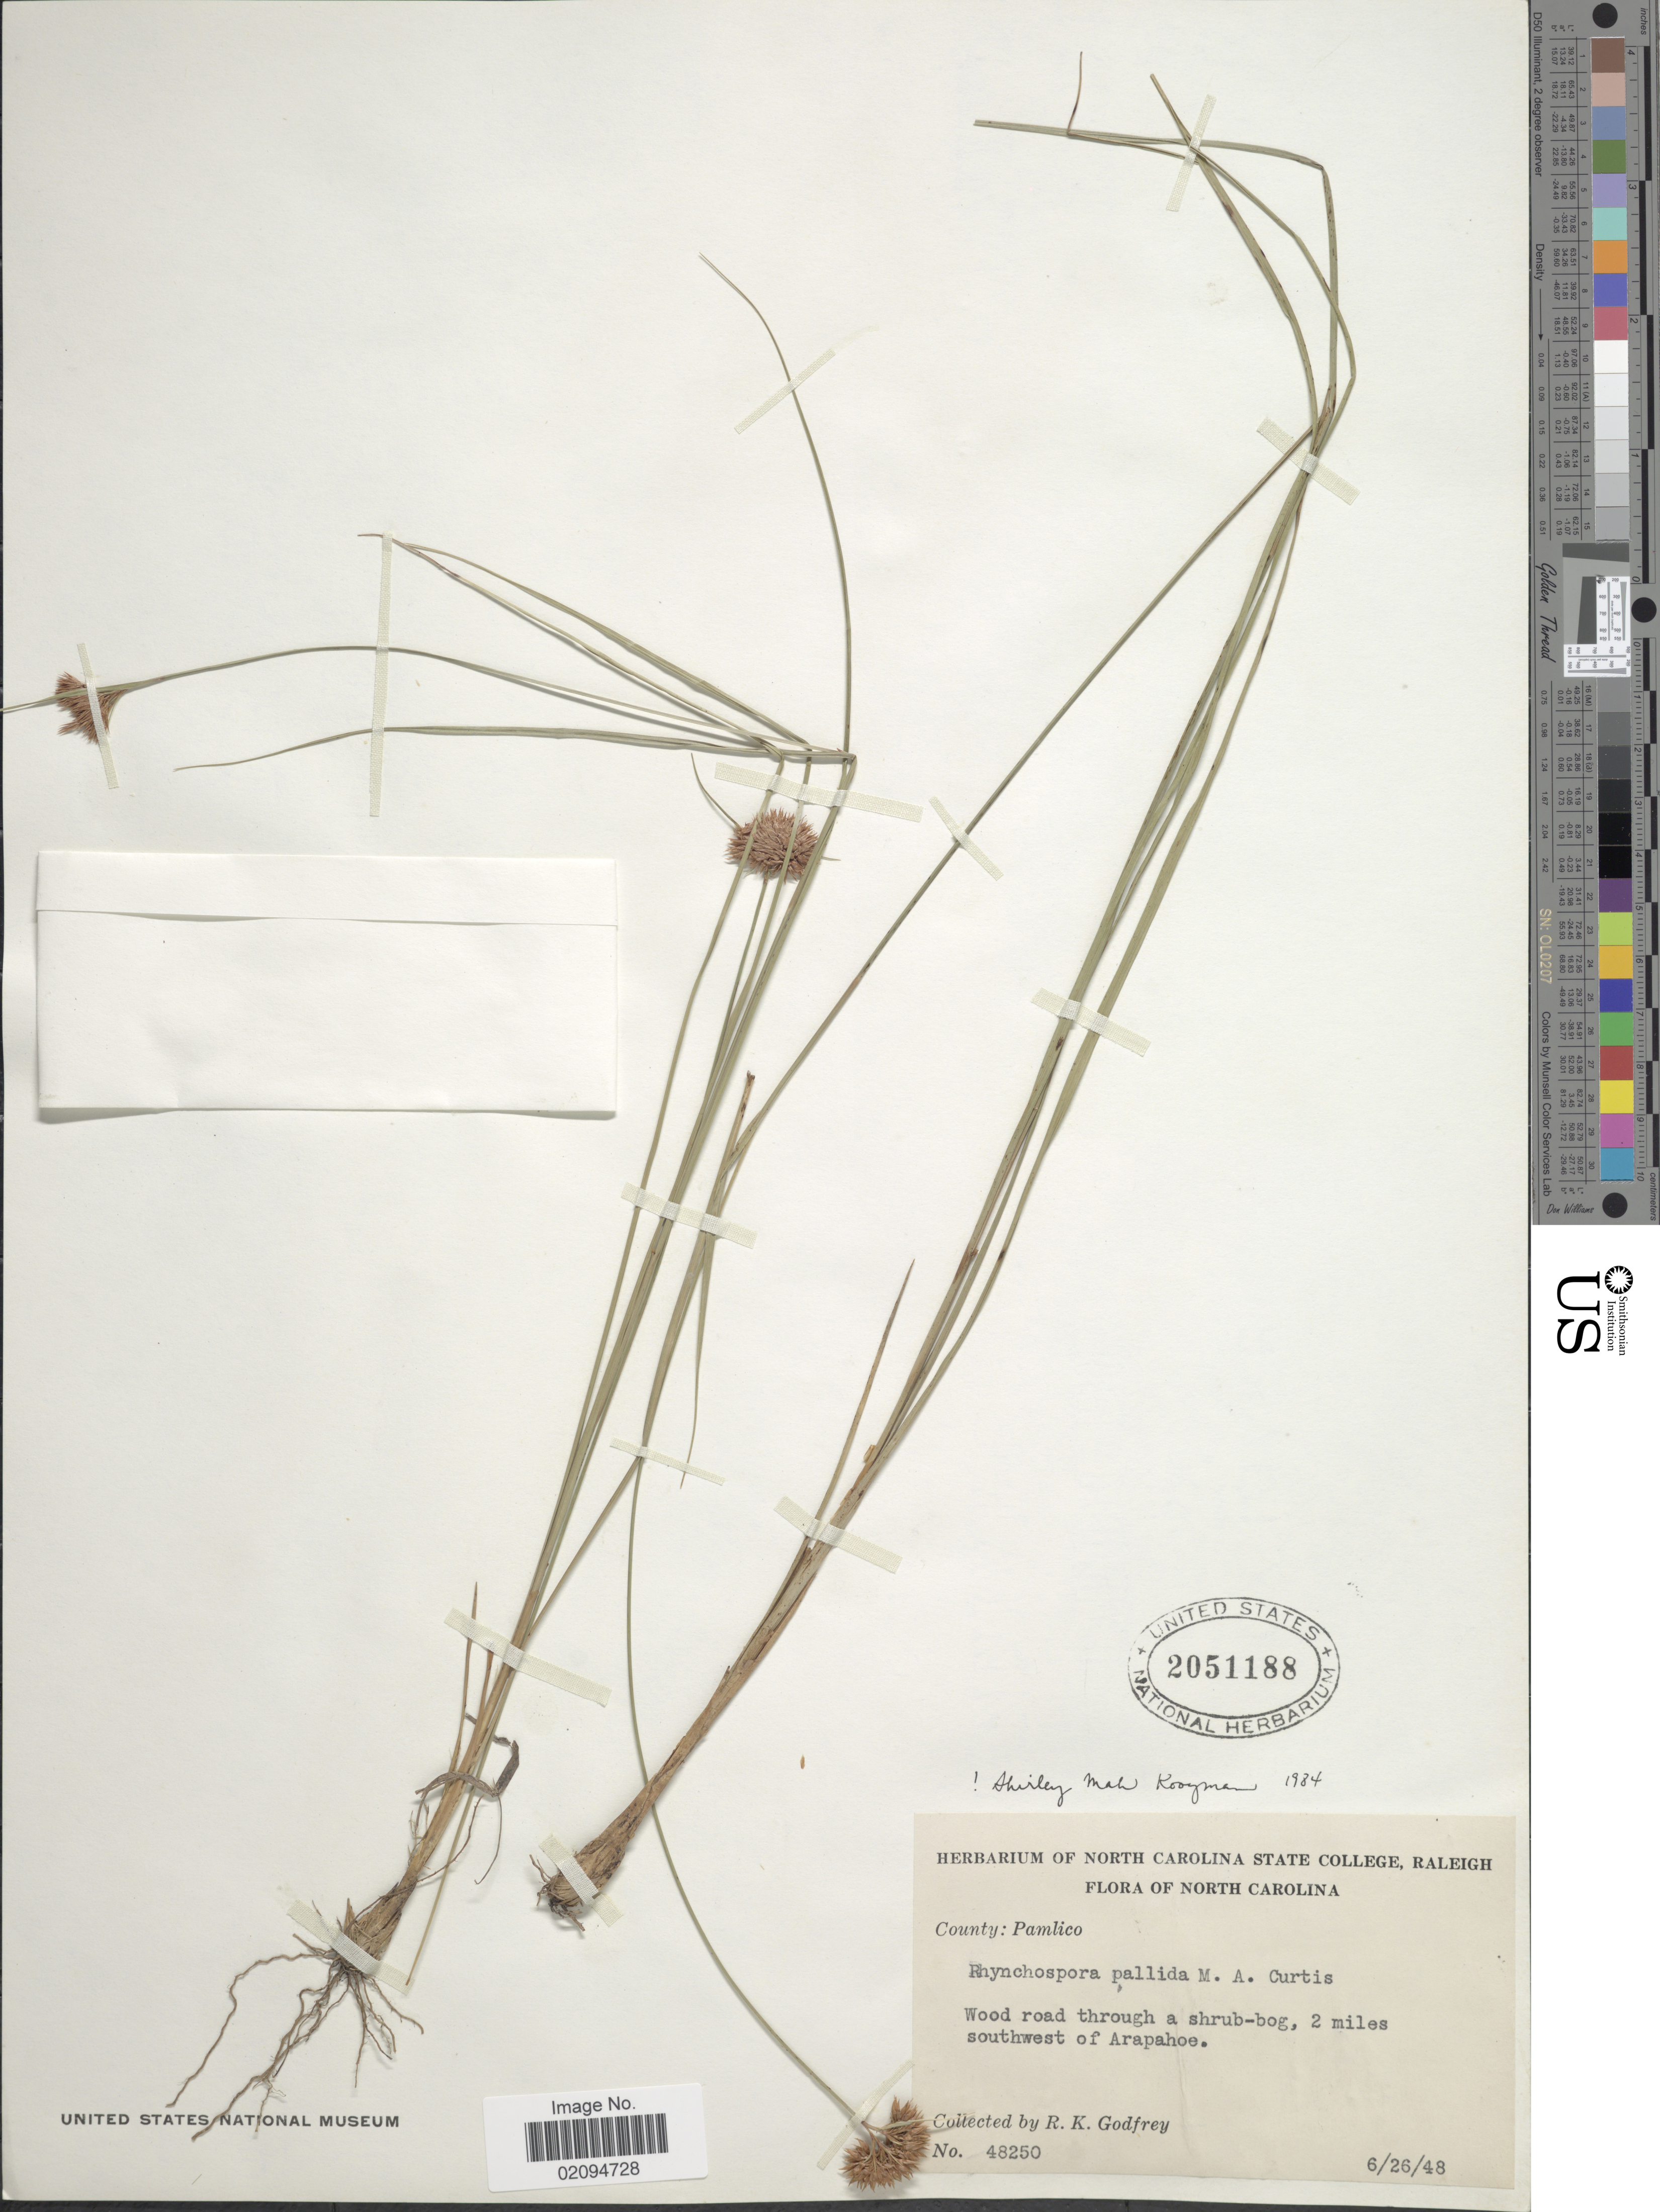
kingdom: Plantae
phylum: Tracheophyta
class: Liliopsida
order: Poales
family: Cyperaceae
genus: Rhynchospora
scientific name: Rhynchospora pallida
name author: M.A. Curtis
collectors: R. K. Godfrey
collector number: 48250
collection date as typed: Transcribed d/m/y: 26/6/48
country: United States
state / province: North Carolina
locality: County: Pamlico, 2 miles southwest of Arapahoe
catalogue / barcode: US 2051188